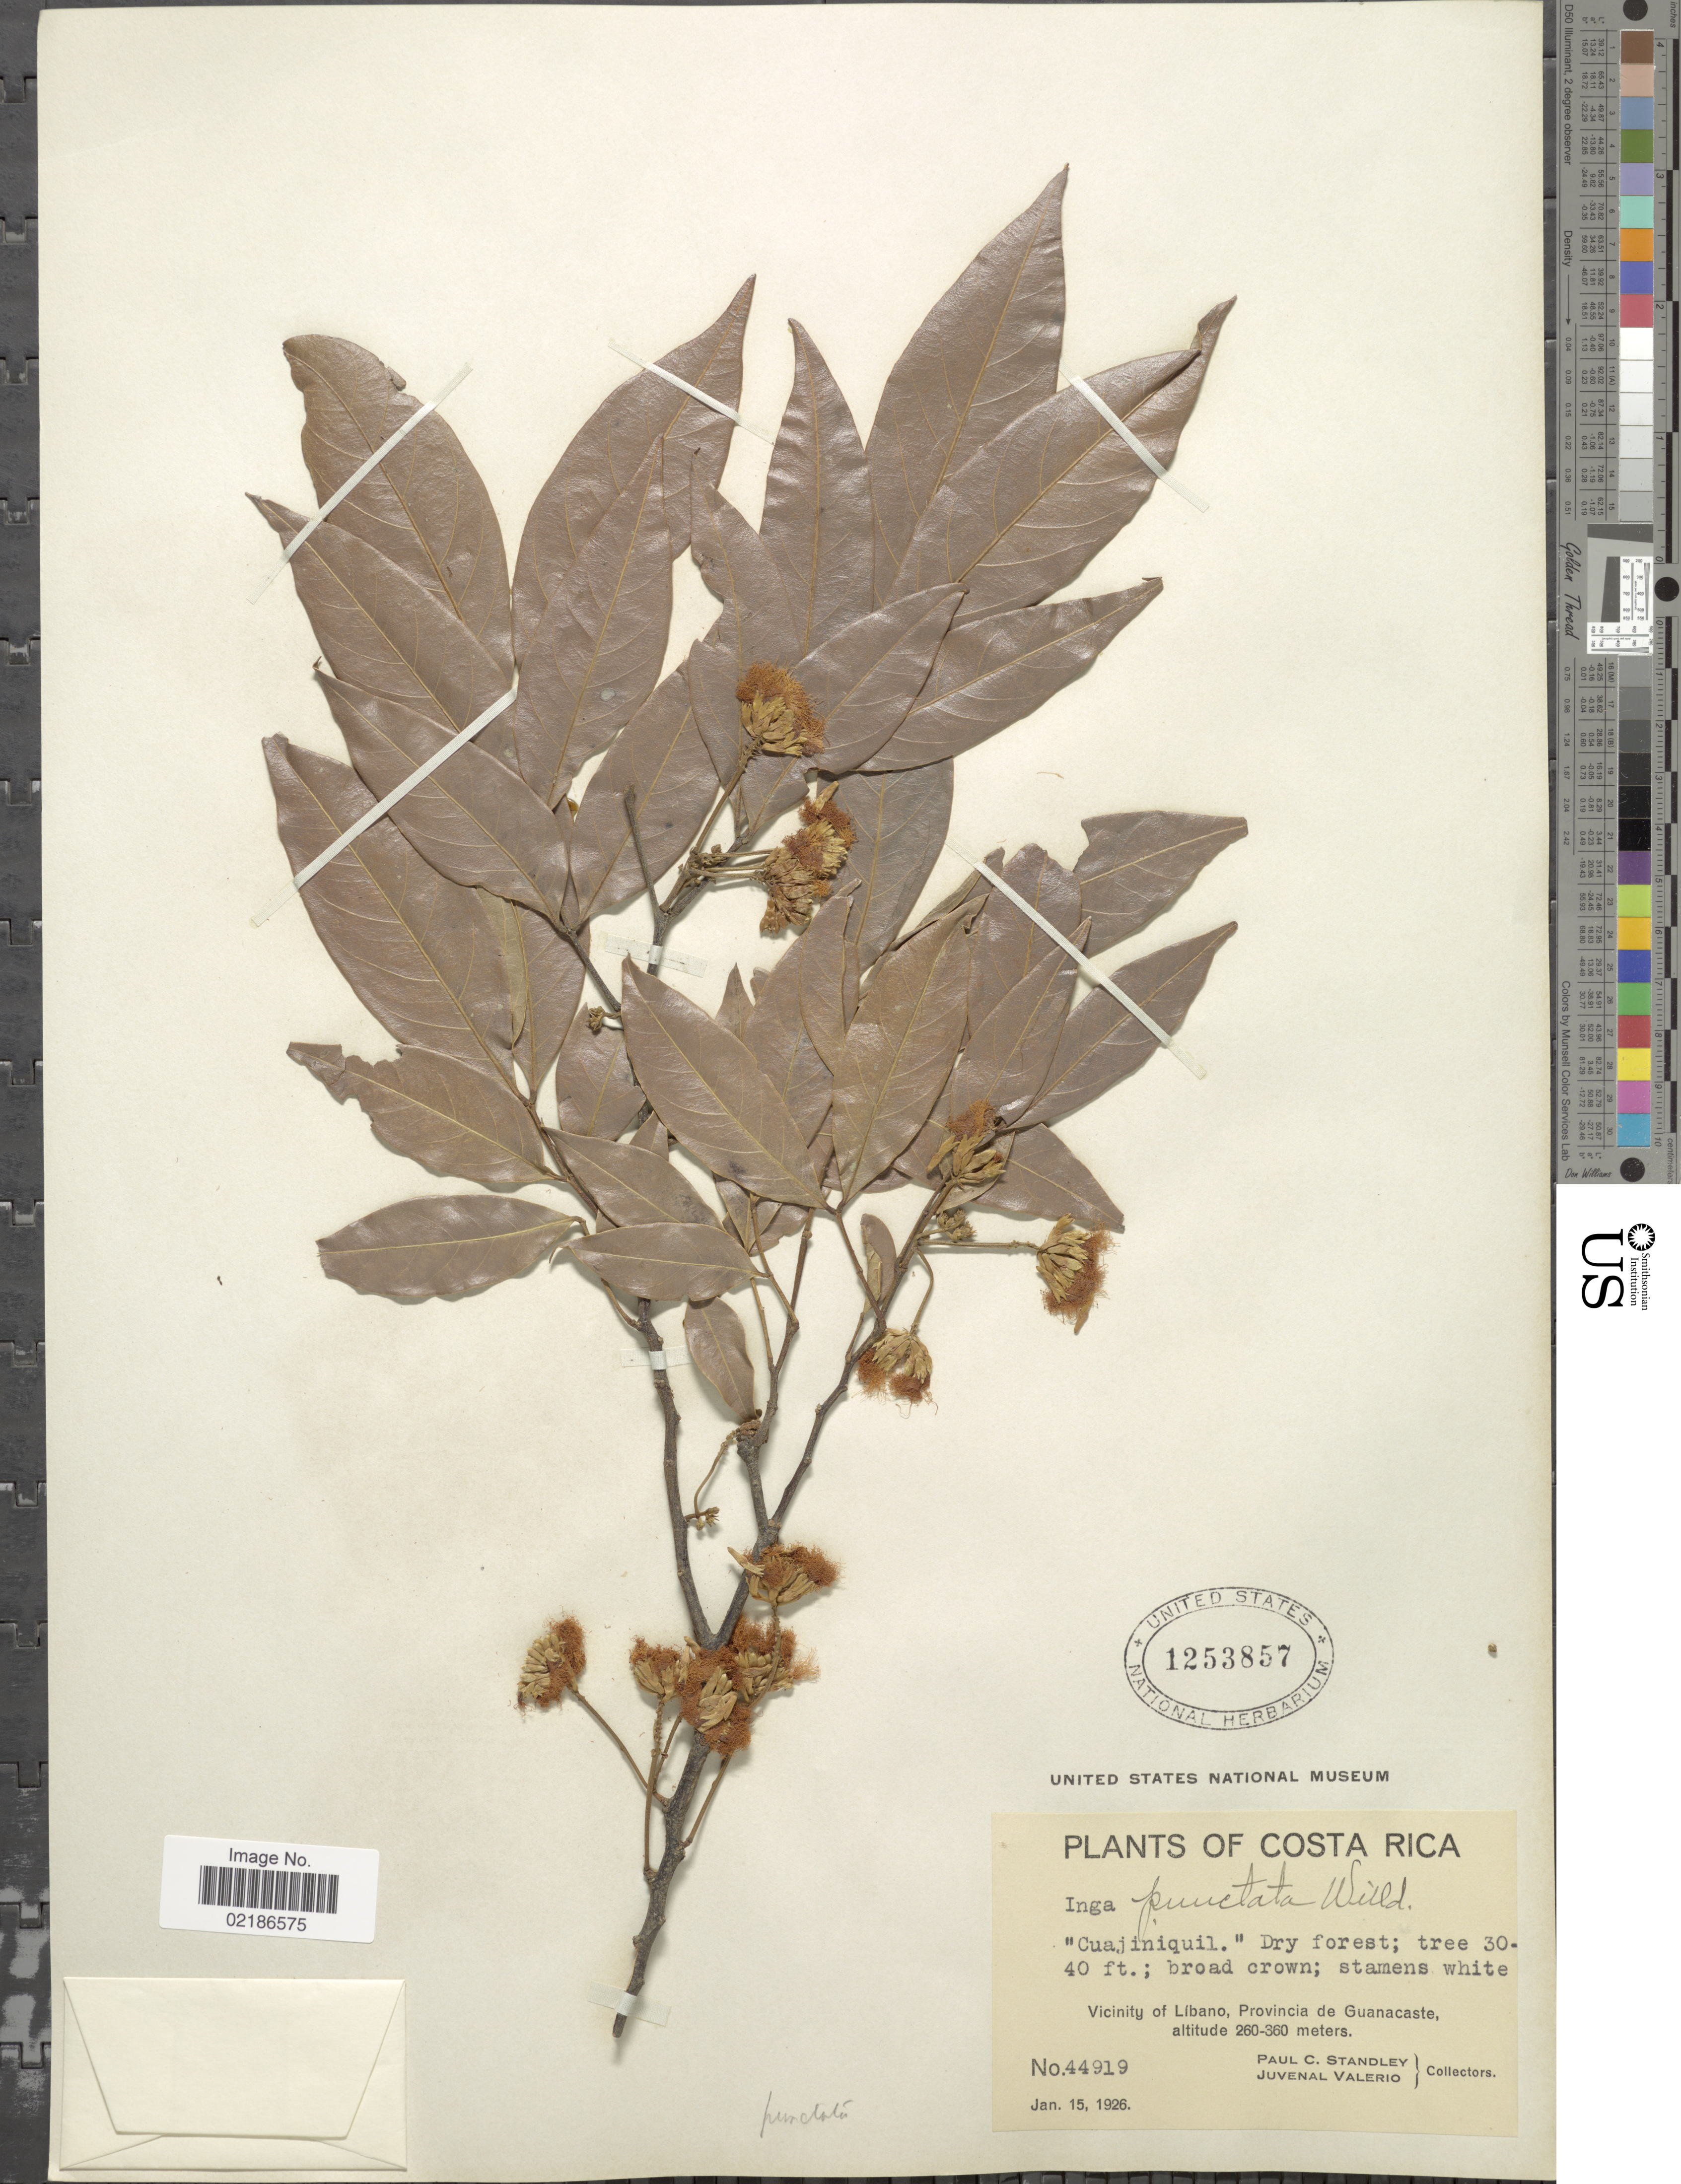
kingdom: Plantae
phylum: Tracheophyta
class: Magnoliopsida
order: Fabales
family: Fabaceae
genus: Inga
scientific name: Inga punctata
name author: Willd.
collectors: P. C. Standley & J. Valerio R.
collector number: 44919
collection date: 1926-01-15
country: Costa Rica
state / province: Guanacaste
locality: Vicinity of Libano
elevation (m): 260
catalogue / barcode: US 1253857